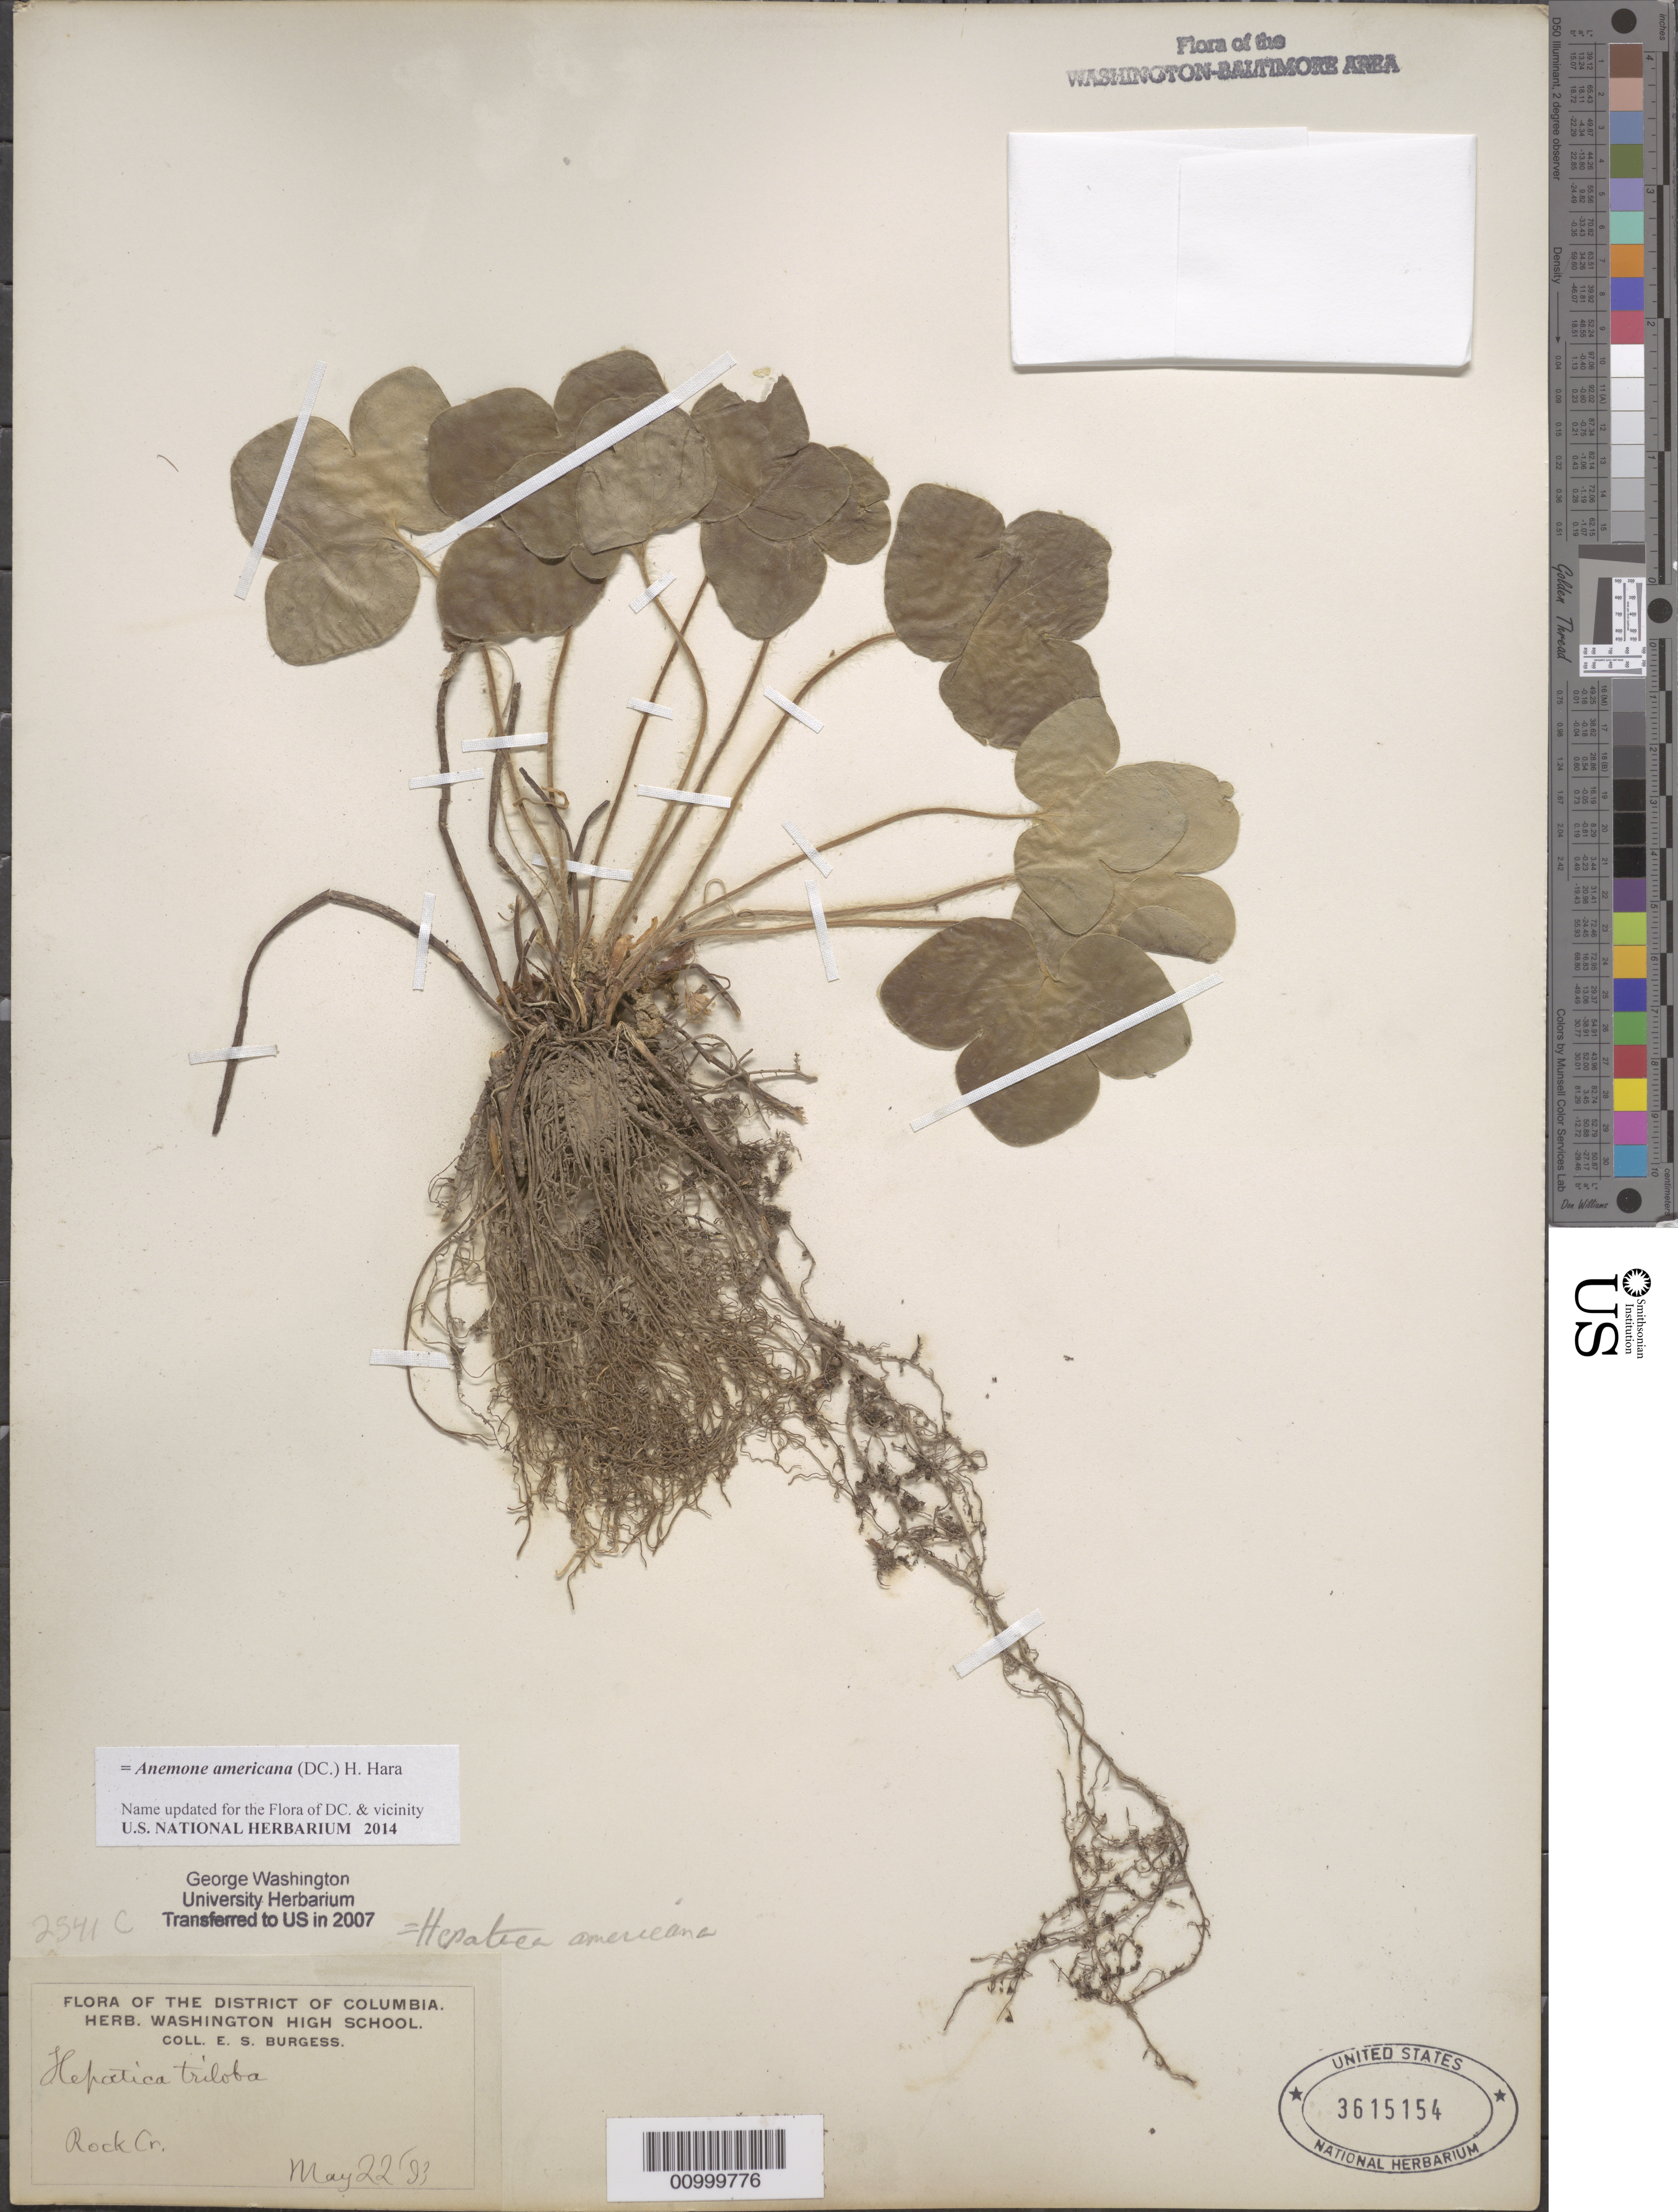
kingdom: Plantae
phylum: Tracheophyta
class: Magnoliopsida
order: Ranunculales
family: Ranunculaceae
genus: Hepatica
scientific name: Hepatica americana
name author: (DC.) Ker Gawl.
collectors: E. Burgess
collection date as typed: May 22, '93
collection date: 1893-05-22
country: United States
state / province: District of Columbia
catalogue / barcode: US 3615154